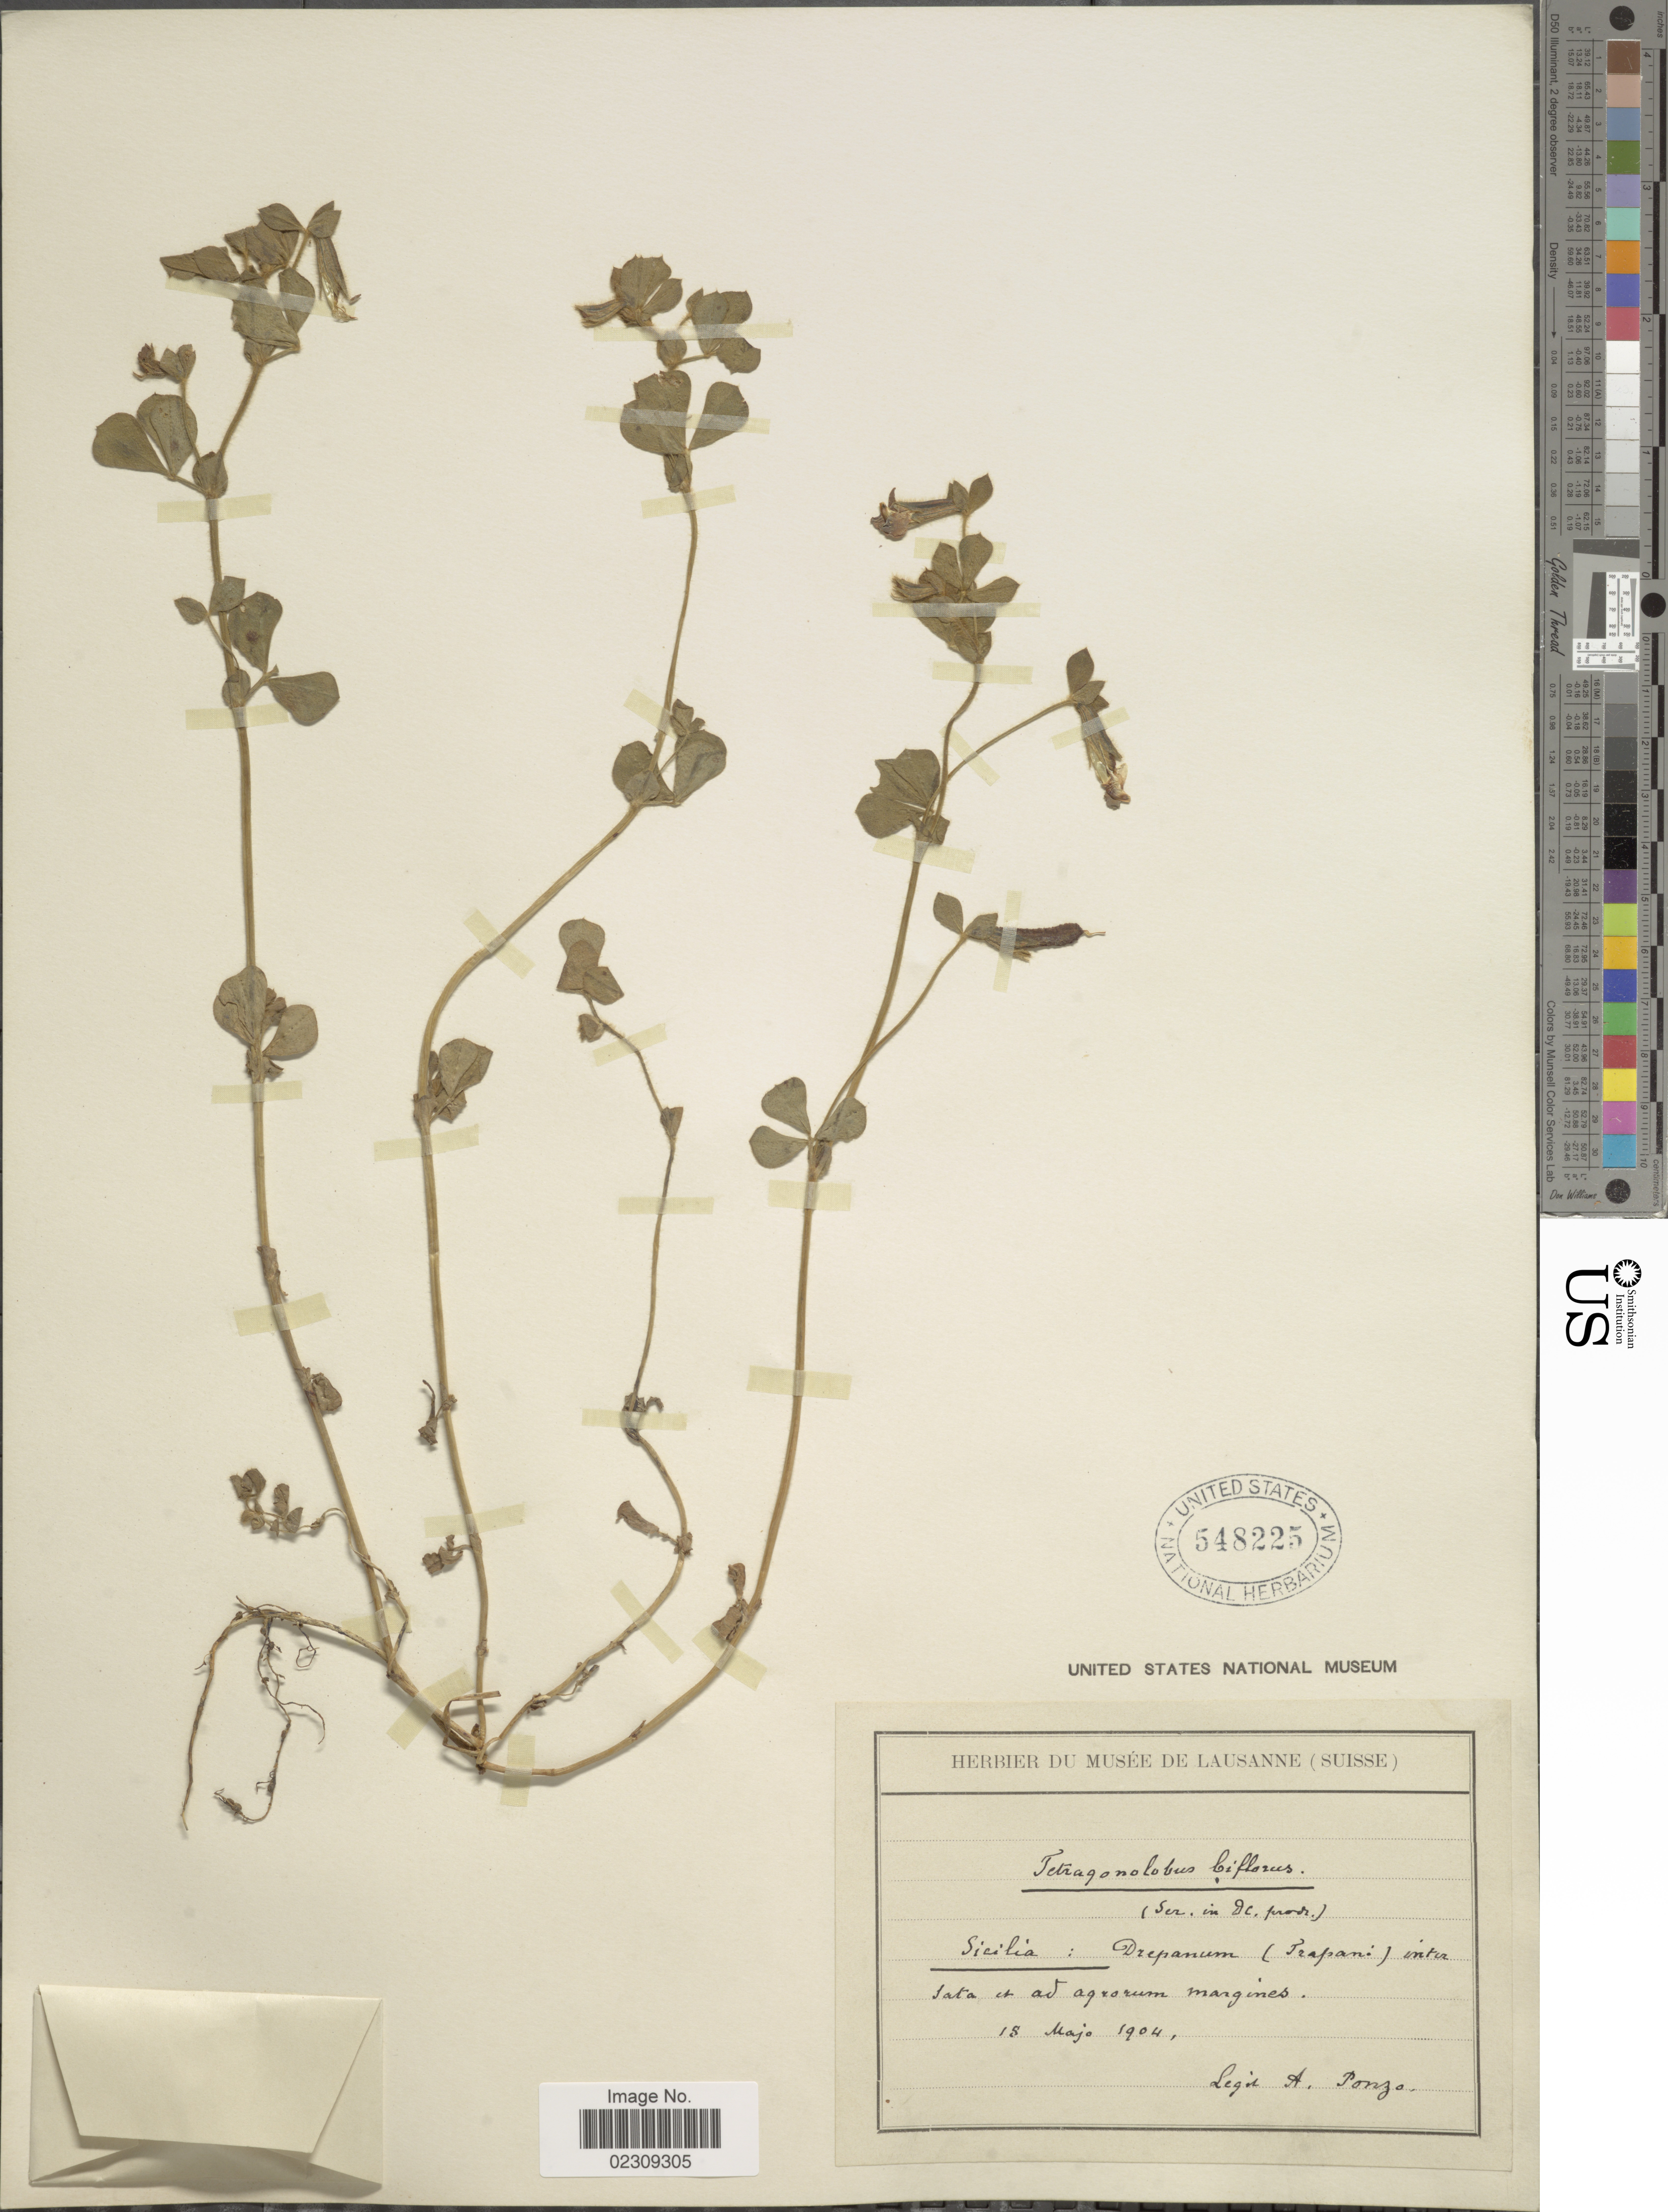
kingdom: Plantae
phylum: Tracheophyta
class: Magnoliopsida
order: Fabales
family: Fabaceae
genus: Tetragonolobus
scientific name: Tetragonolobus siliquosus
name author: Roth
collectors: A. Ponzo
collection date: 1904-05-15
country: Italy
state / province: Siciliana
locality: Sicilia: Drepanum (Trapani) intra Sata et ad agrorum margines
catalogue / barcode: US 548225